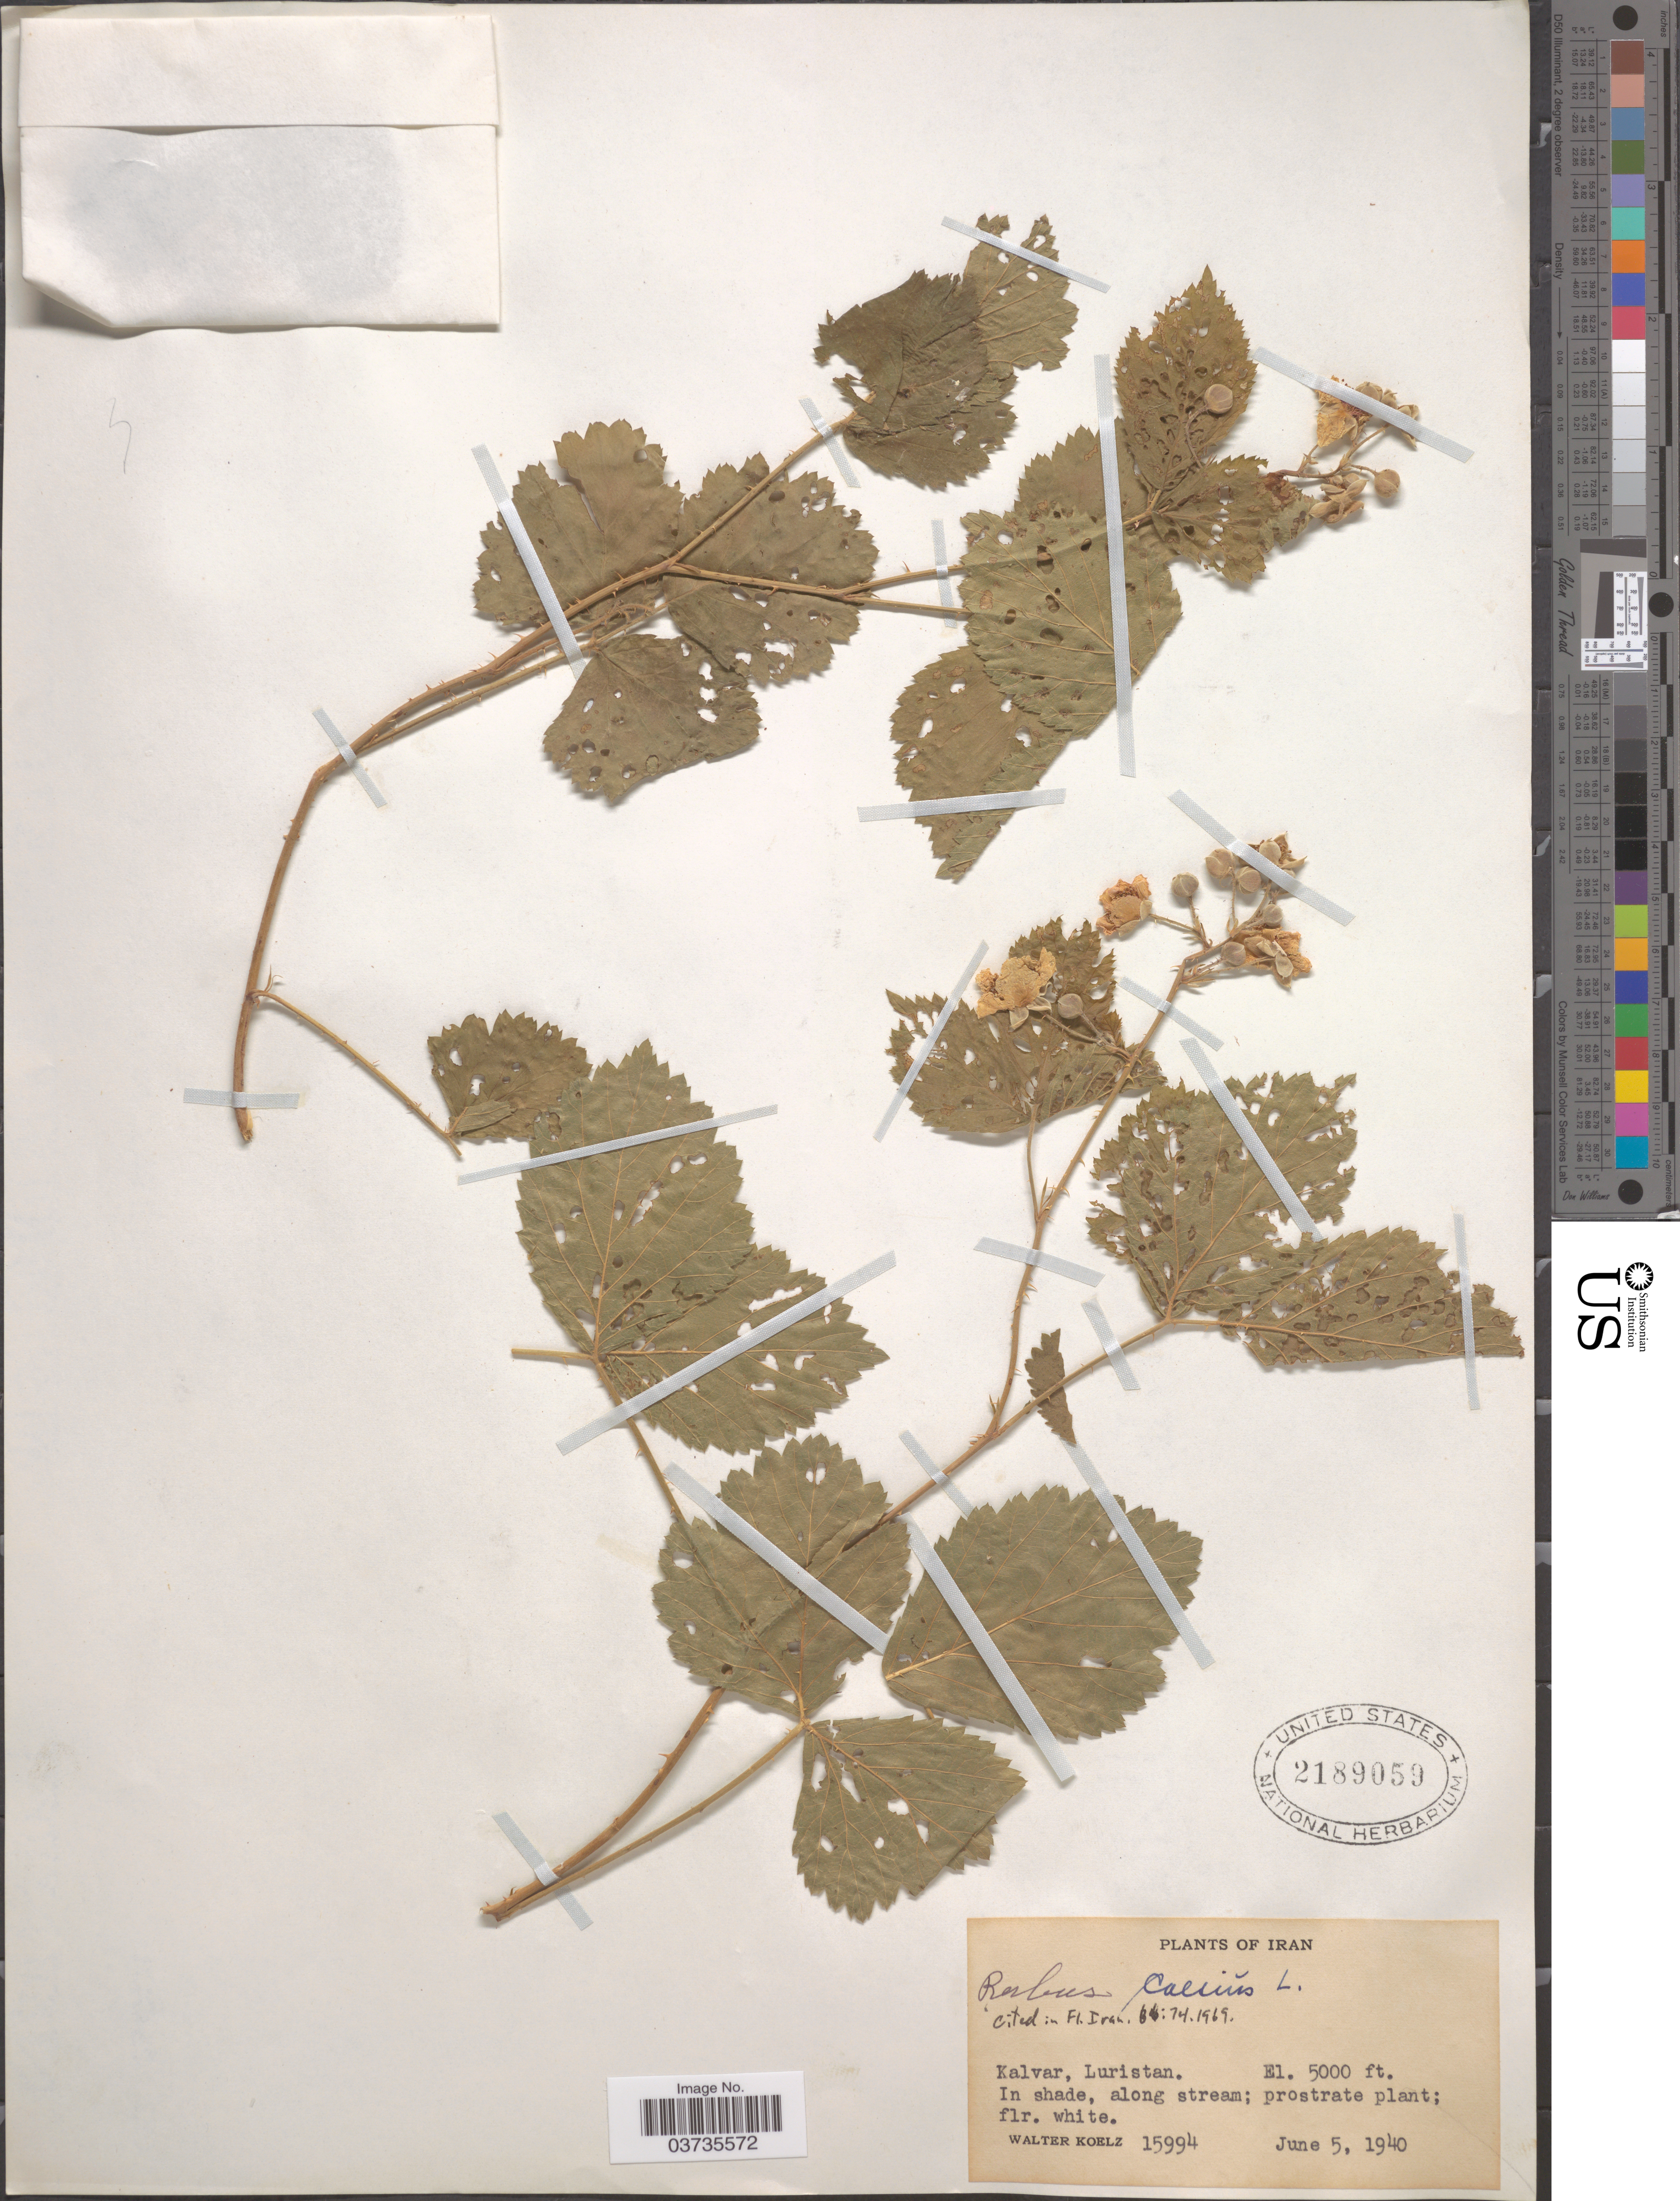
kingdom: Plantae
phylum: Tracheophyta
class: Magnoliopsida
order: Rosales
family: Rosaceae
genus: Rubus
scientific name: Rubus caesius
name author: L.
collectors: W. N. Koelz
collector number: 15994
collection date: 1940-06-05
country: Iran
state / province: Lorestan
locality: Kalvar, Luristan.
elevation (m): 1524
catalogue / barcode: US 2189059